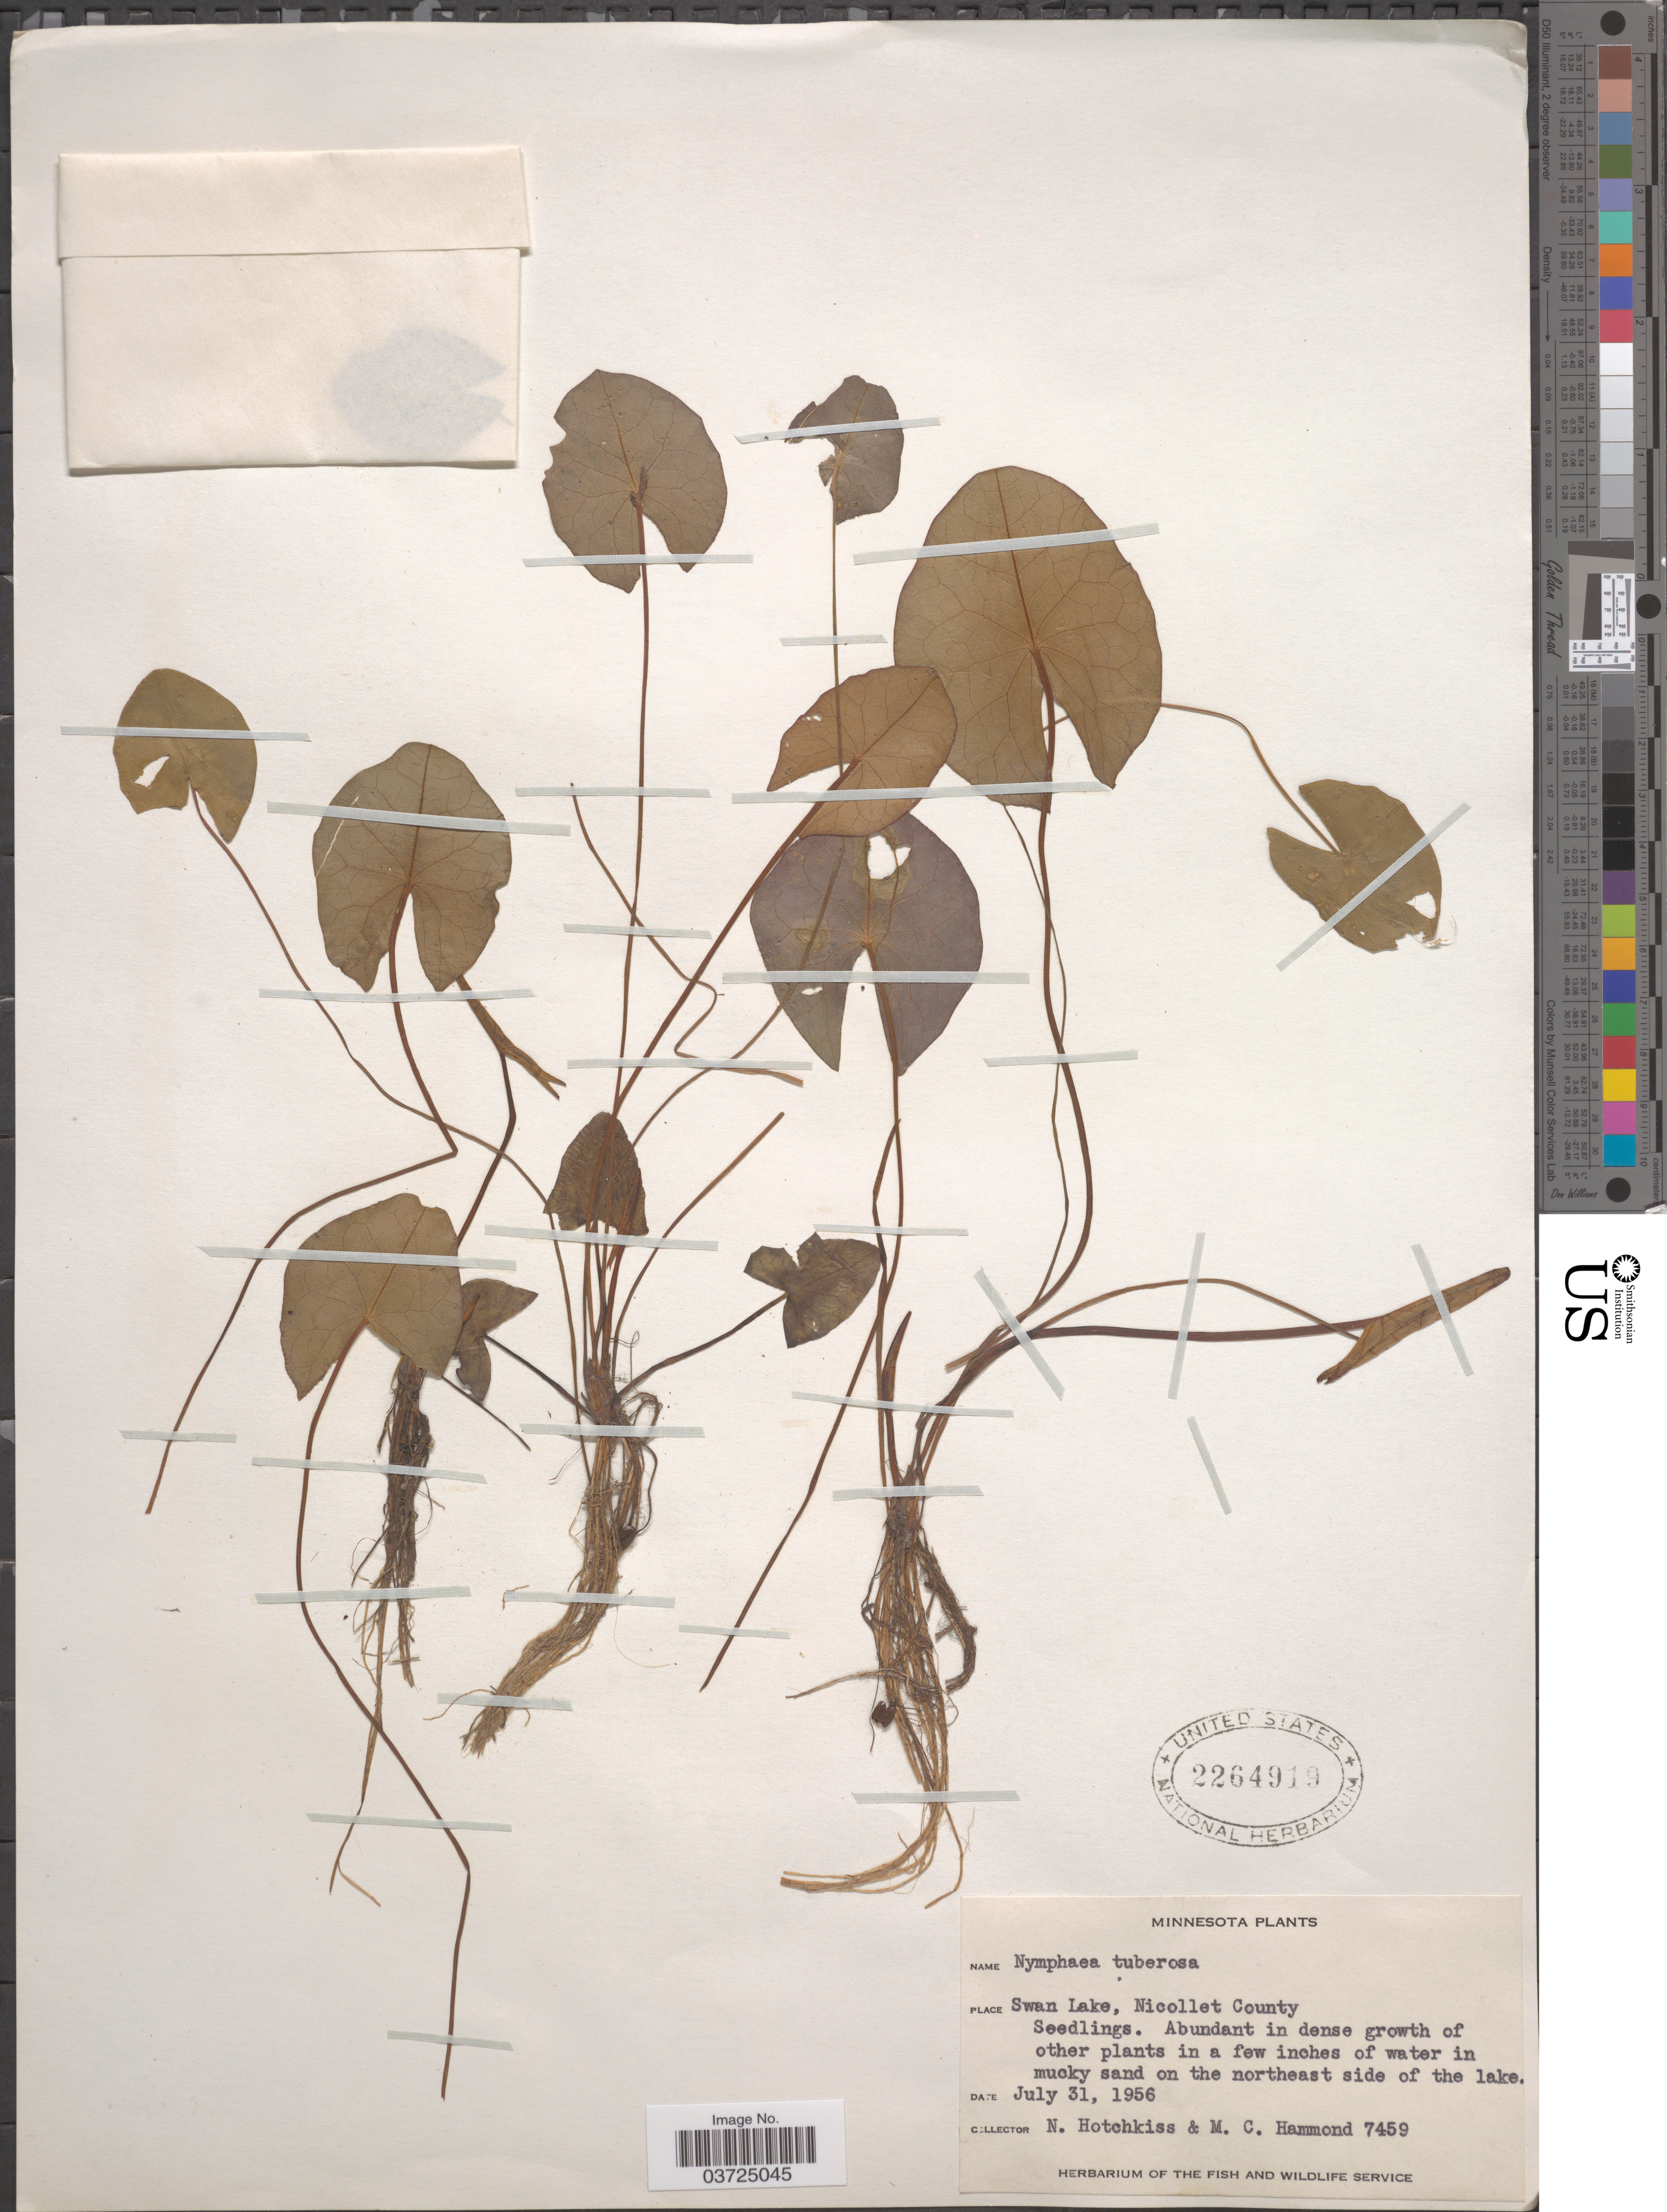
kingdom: Plantae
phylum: Tracheophyta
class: Magnoliopsida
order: Nymphaeales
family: Nymphaeaceae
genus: Nymphaea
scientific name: Nymphaea tuberosa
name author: Paine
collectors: N. Hotchkiss & M. Hammond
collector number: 7459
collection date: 1956-07-31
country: United States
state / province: Minnesota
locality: Swan Lake, Nicollet County.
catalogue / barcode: US 2264919